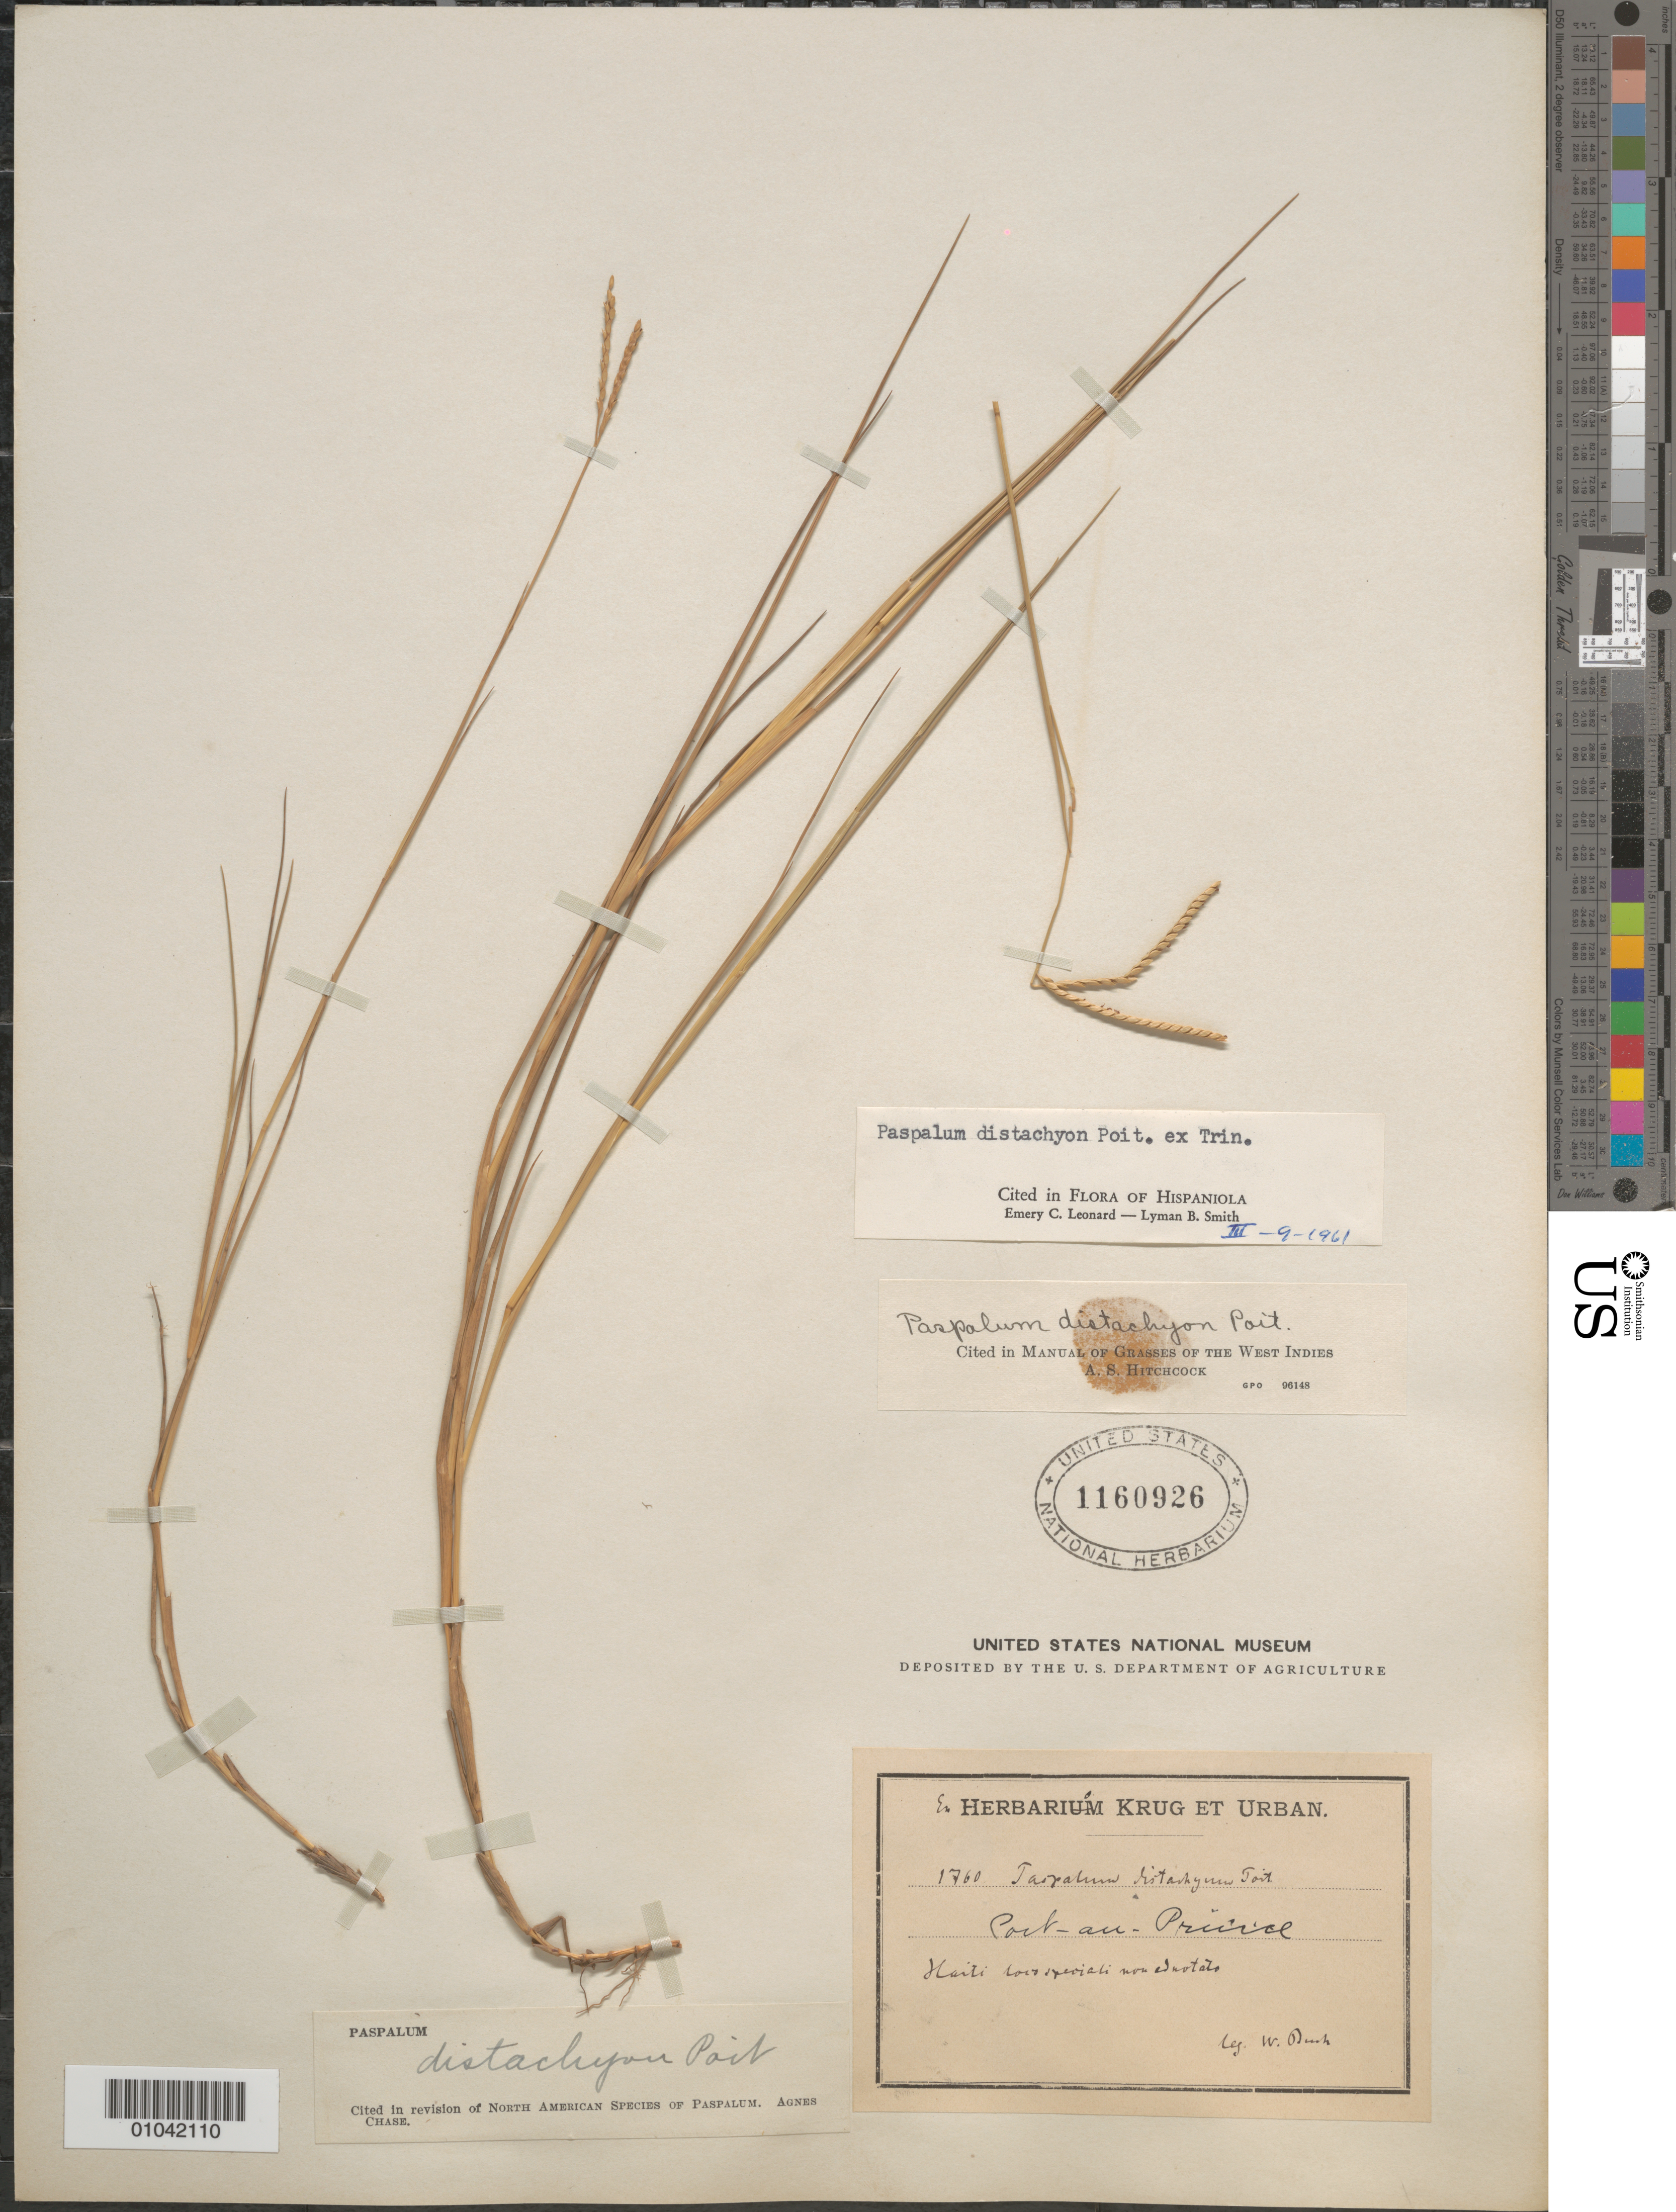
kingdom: Plantae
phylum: Tracheophyta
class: Liliopsida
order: Poales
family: Poaceae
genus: Paspalum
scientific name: Paspalum paspalodes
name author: (Michx.) Scribn.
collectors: W. Buch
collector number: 1760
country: Haiti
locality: Port-au-Prince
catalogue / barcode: US 1160926